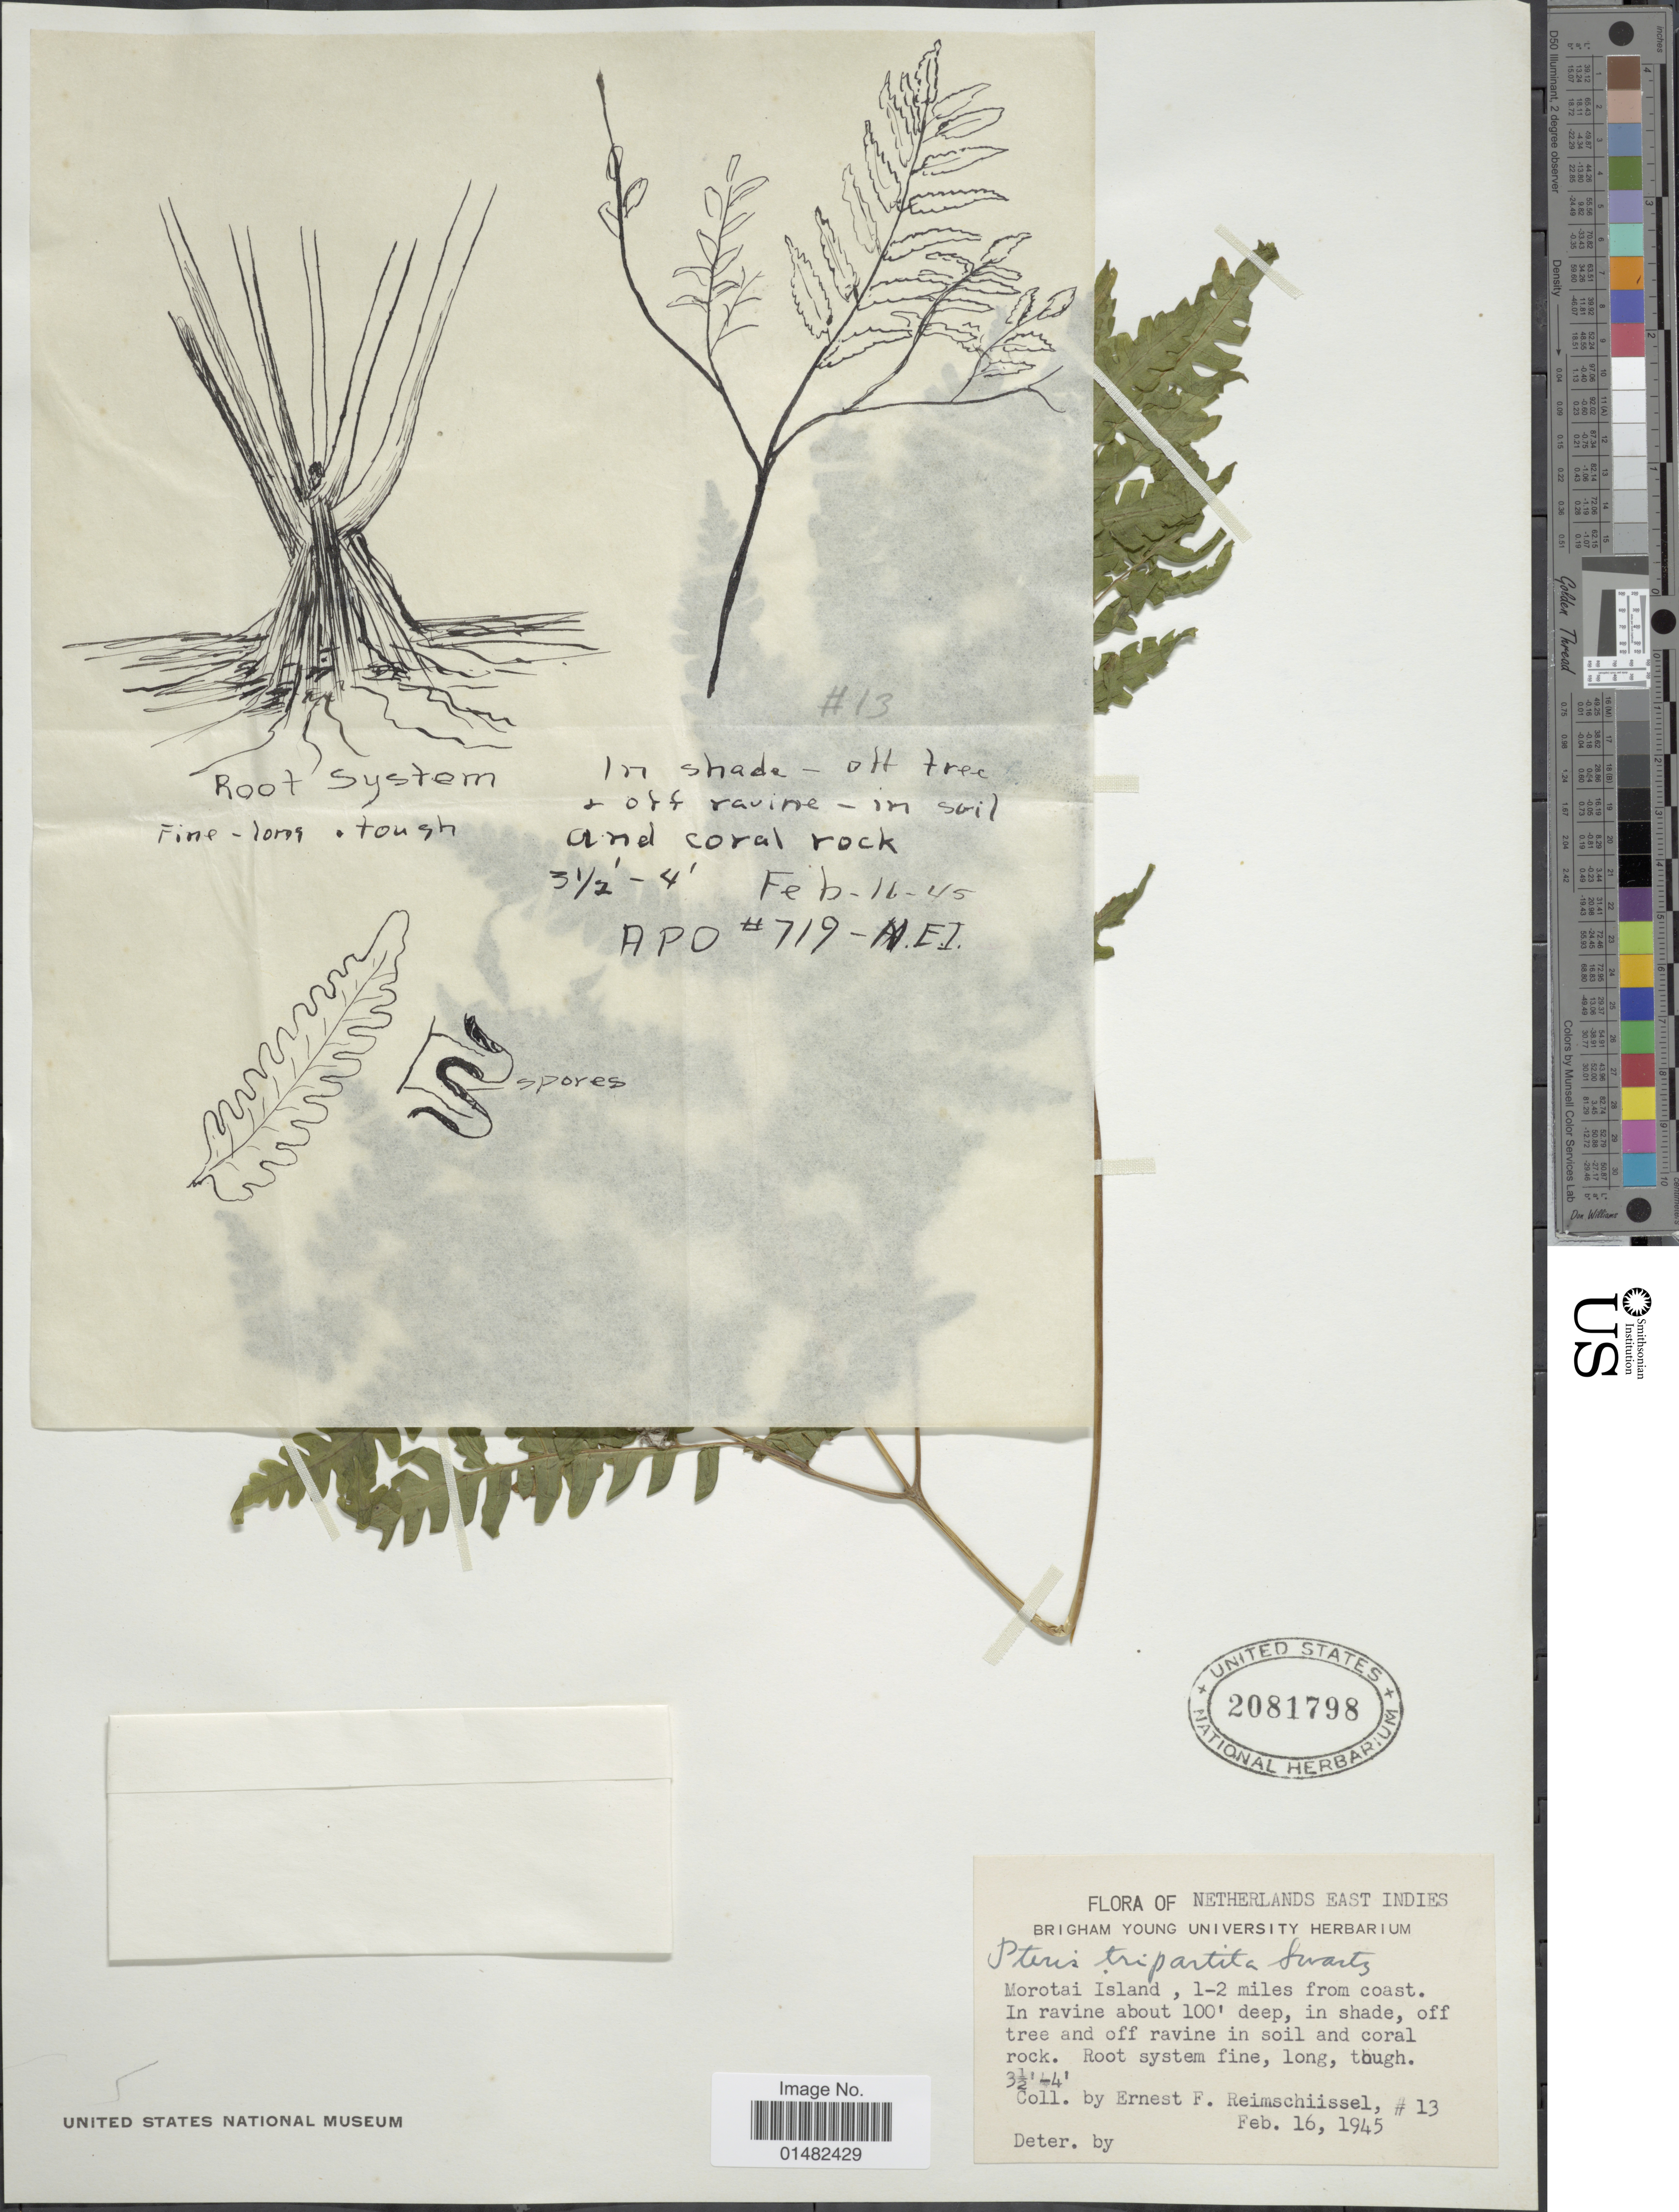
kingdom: Plantae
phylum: Tracheophyta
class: Polypodiopsida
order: Polypodiales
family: Pteridaceae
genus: Pteris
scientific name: Pteris tripartita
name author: Sw.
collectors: E. Reimschiissel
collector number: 13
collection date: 1945-02-16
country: Indonesia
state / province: Maluku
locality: Netherlands East Indies, Morotai Island, 1-2 miles from coast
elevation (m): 30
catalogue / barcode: US 2081798